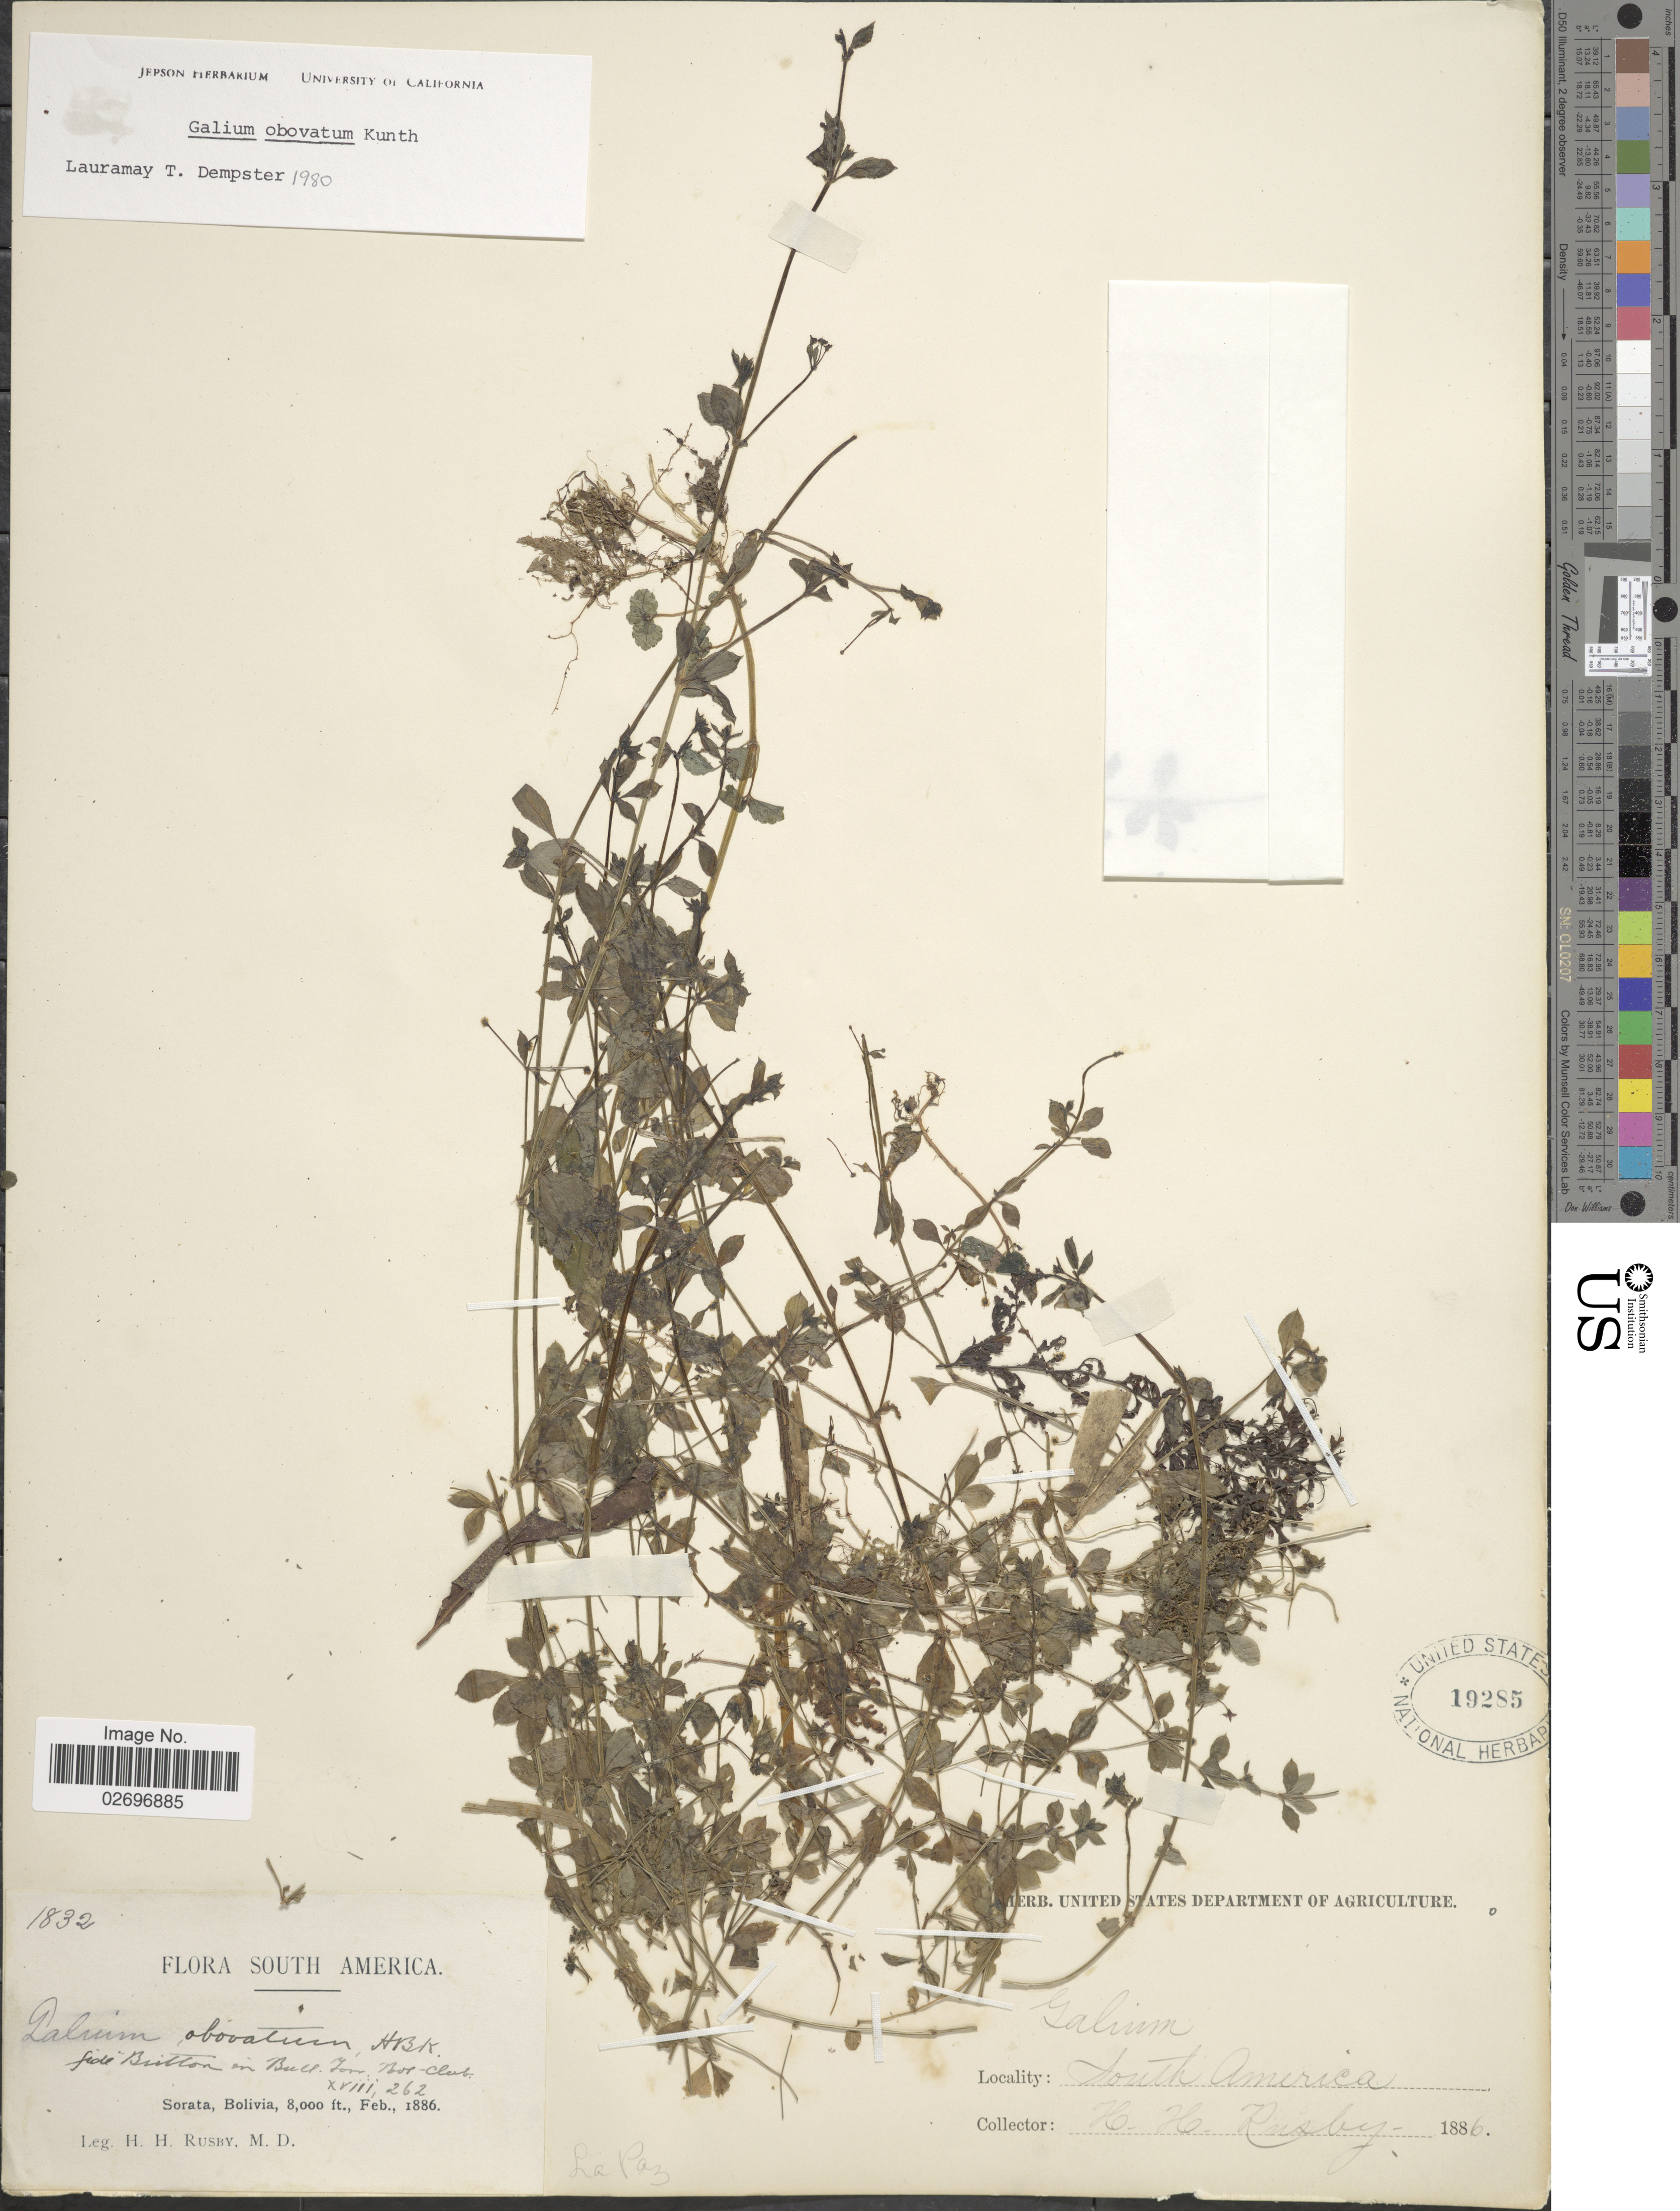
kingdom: Plantae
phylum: Tracheophyta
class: Magnoliopsida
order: Gentianales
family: Rubiaceae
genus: Galium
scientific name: Galium obovatum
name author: Kunth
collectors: H. H. Rusby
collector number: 1832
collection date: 1886-02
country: Bolivia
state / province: La Páz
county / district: Larecaja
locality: Sorata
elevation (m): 2438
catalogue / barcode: US 19285